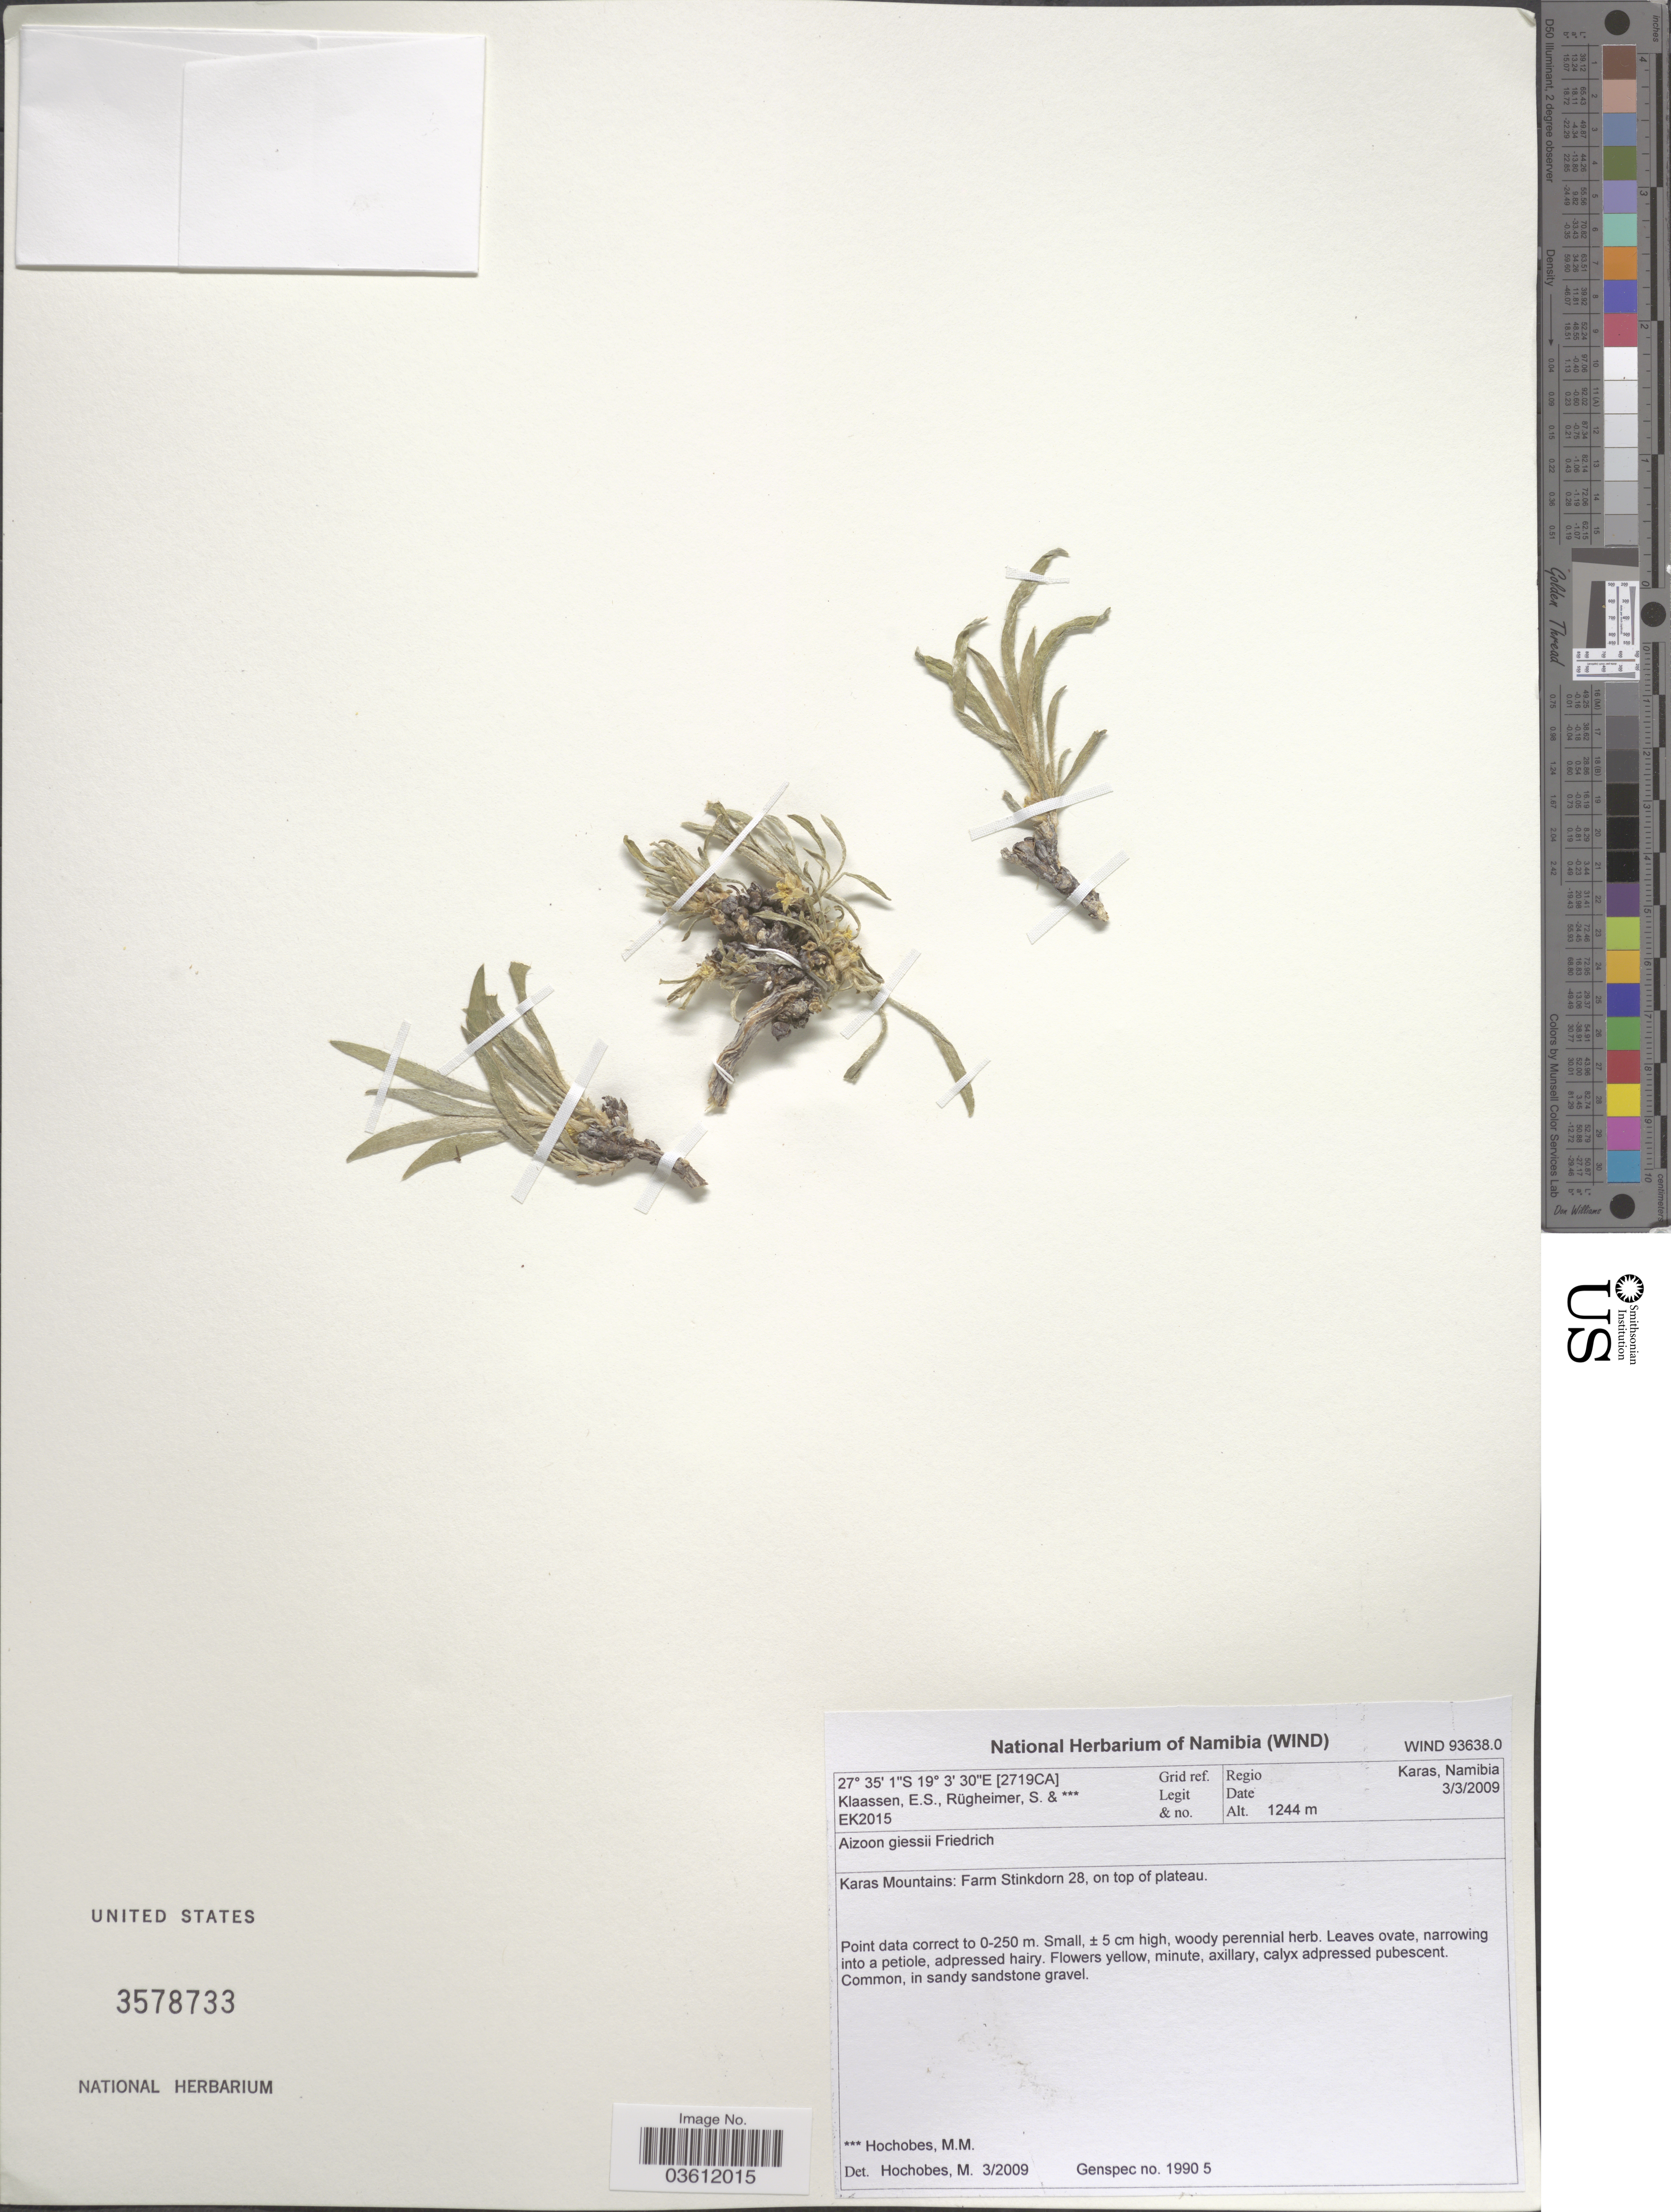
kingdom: Plantae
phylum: Tracheophyta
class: Magnoliopsida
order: Caryophyllales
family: Aizoaceae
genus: Aizoon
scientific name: Aizoon giessii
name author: Friedr.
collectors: E. S. Klaassen, S. Rugheimer & M. Hochobes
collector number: EK2015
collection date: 2009-03-03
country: Namibia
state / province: Karas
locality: [2719CA] Grid ref. Regio Karas. Karas Mountains: Farm Stinkdorn 28, on top of plateau.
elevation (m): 1244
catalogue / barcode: US 3578733